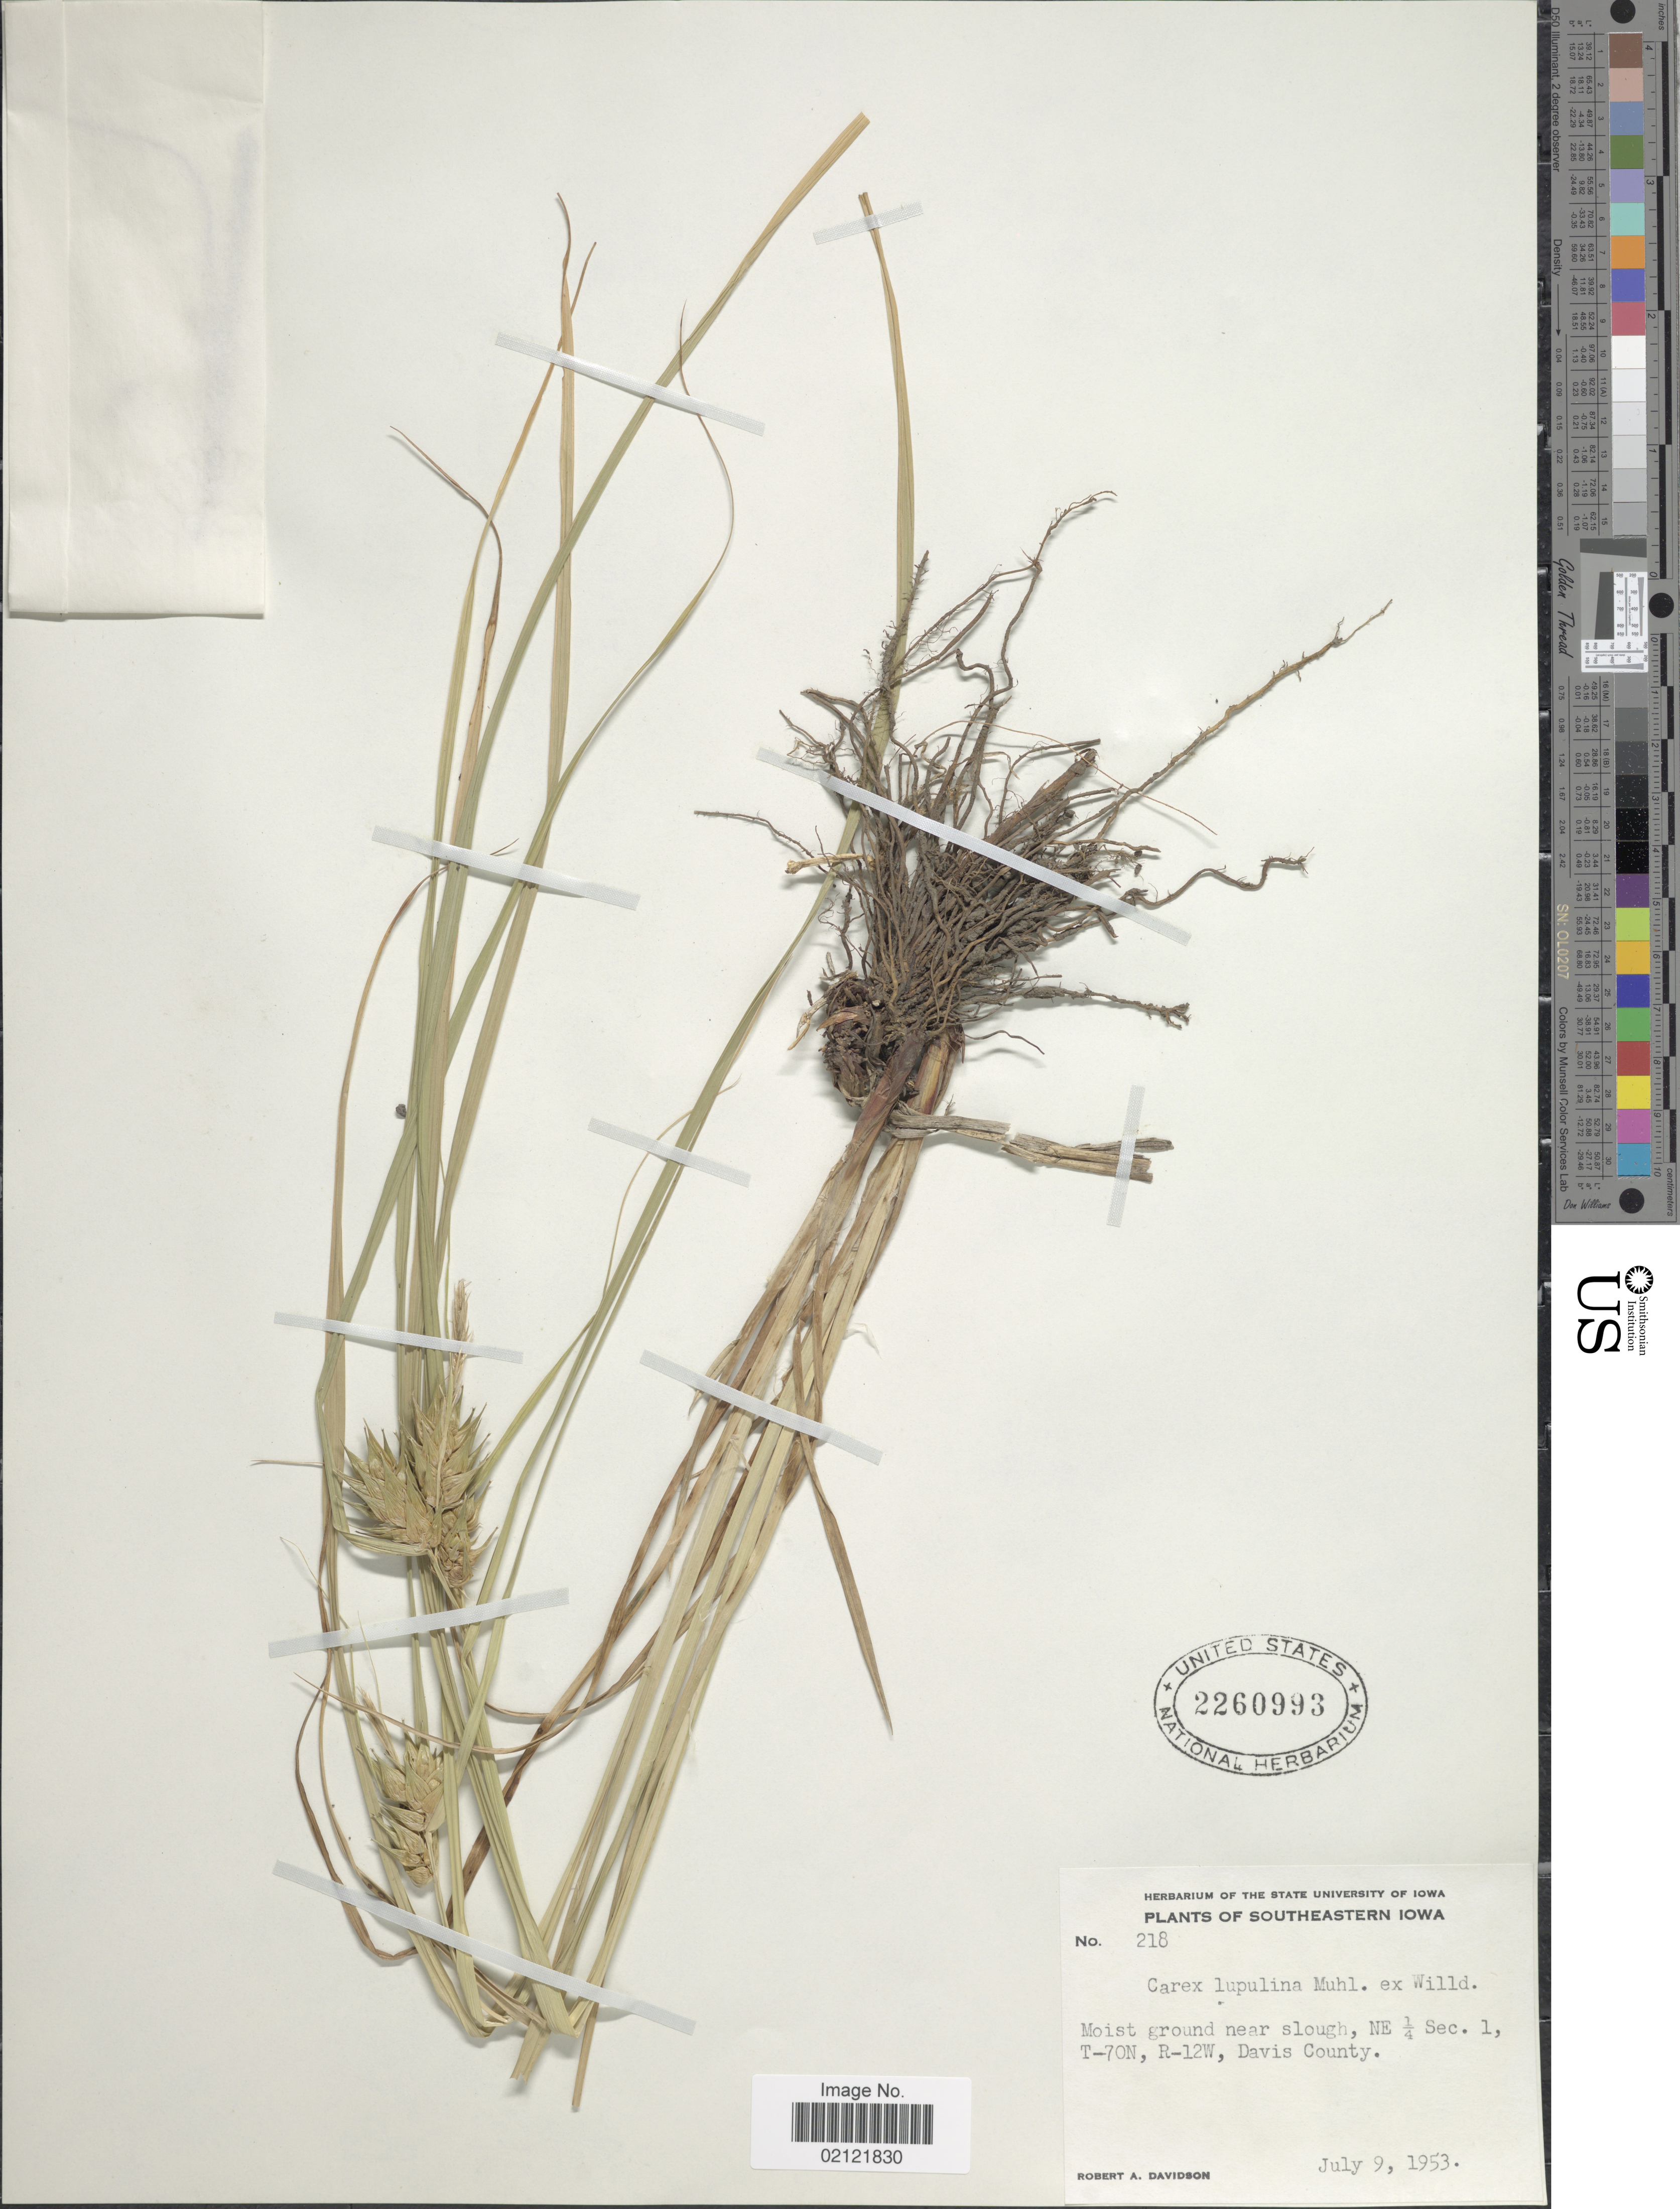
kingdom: Plantae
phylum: Tracheophyta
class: Liliopsida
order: Poales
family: Cyperaceae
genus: Carex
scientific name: Carex lupulina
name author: Muhl. ex Willd.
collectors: R. A. Davidson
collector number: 218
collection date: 1953-07-09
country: United States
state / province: Iowa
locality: Southeastern Iowa. Moist ground near slough, NE ¼ Sec. 1, T-70N, R-12W, Davis County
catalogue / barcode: US 2260993